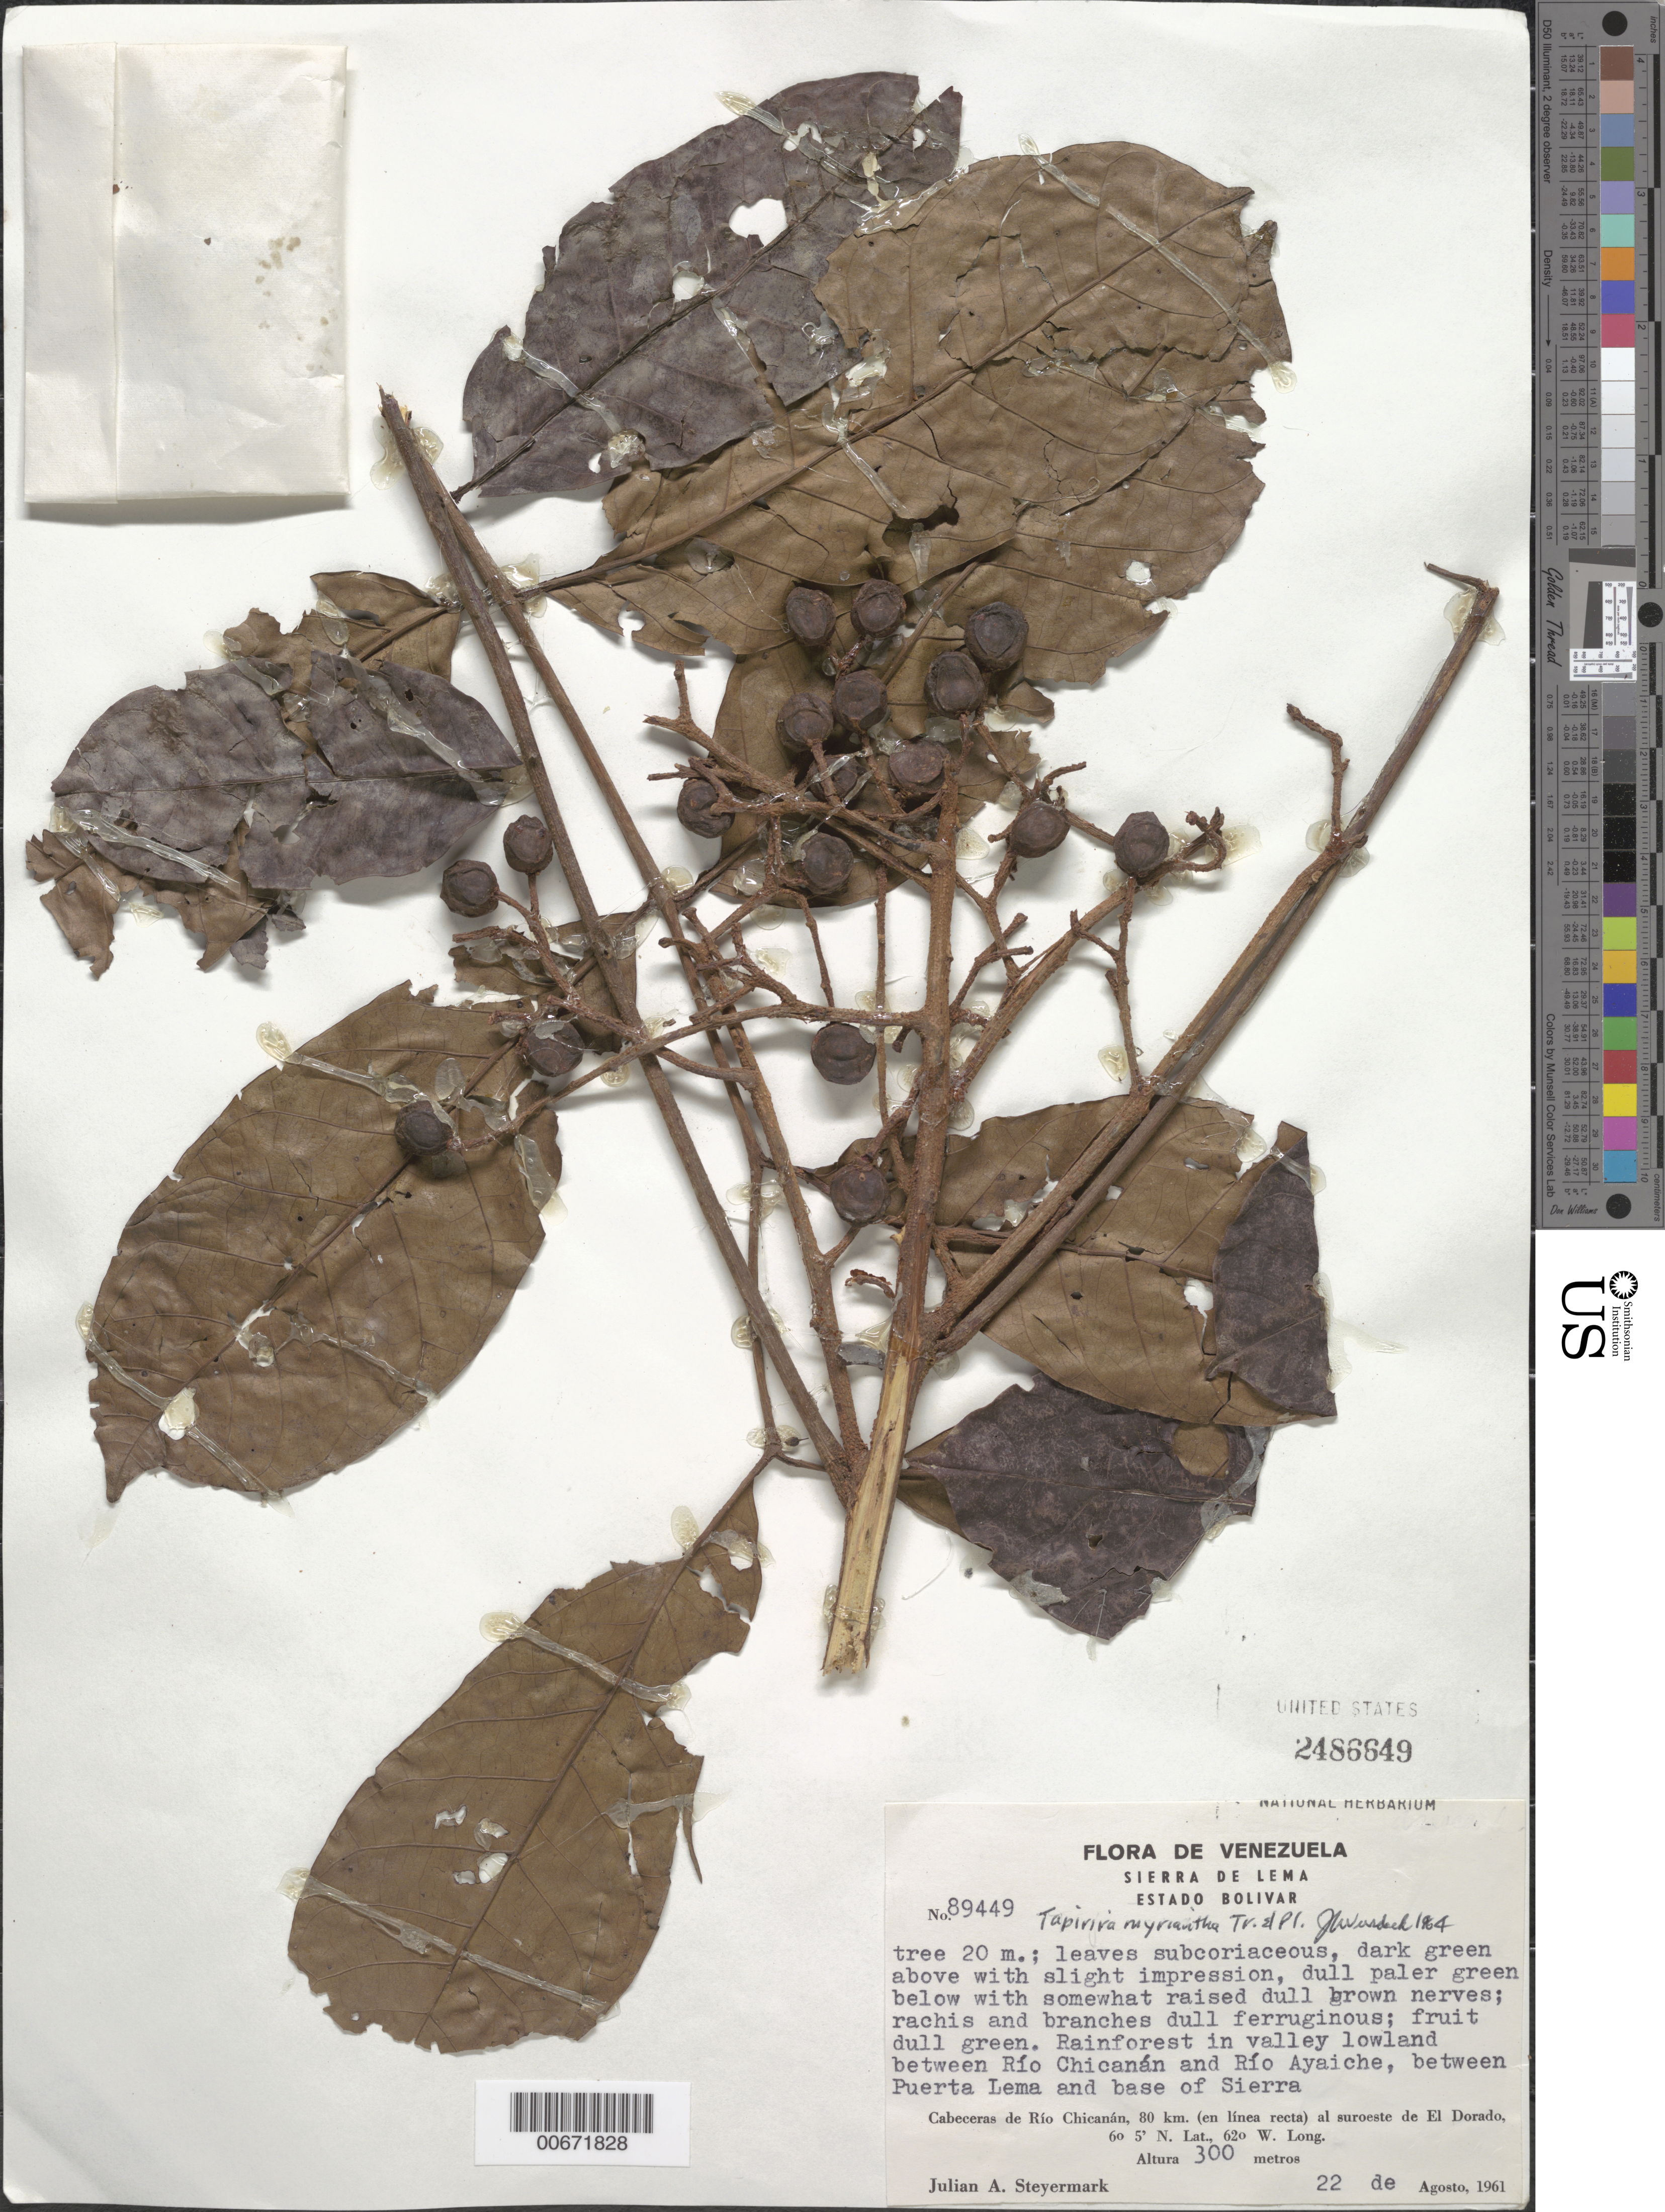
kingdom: Plantae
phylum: Tracheophyta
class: Magnoliopsida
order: Sapindales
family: Anacardiaceae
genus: Tapirira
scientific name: Tapirira myriantha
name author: Triana & Planch.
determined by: Wurdack, John J., (US), US (UNITED STATES)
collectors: J. Steyermark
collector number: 89449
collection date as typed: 22-Aug-61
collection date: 1961-08-22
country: Venezuela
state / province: Bolívar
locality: Sierra de Lema, Cabaceras de Río Chicanan, 80 km in straight line to SW of El Dorado, between Río Chicanan and Río Ayaiche, between Puerta Lema and base of Sierra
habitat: Rainforest in valley lowland between Rio Chicanan and Rio Ayaiche, between Puerta Lema and base of Sierra;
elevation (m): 300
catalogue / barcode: US 2486649